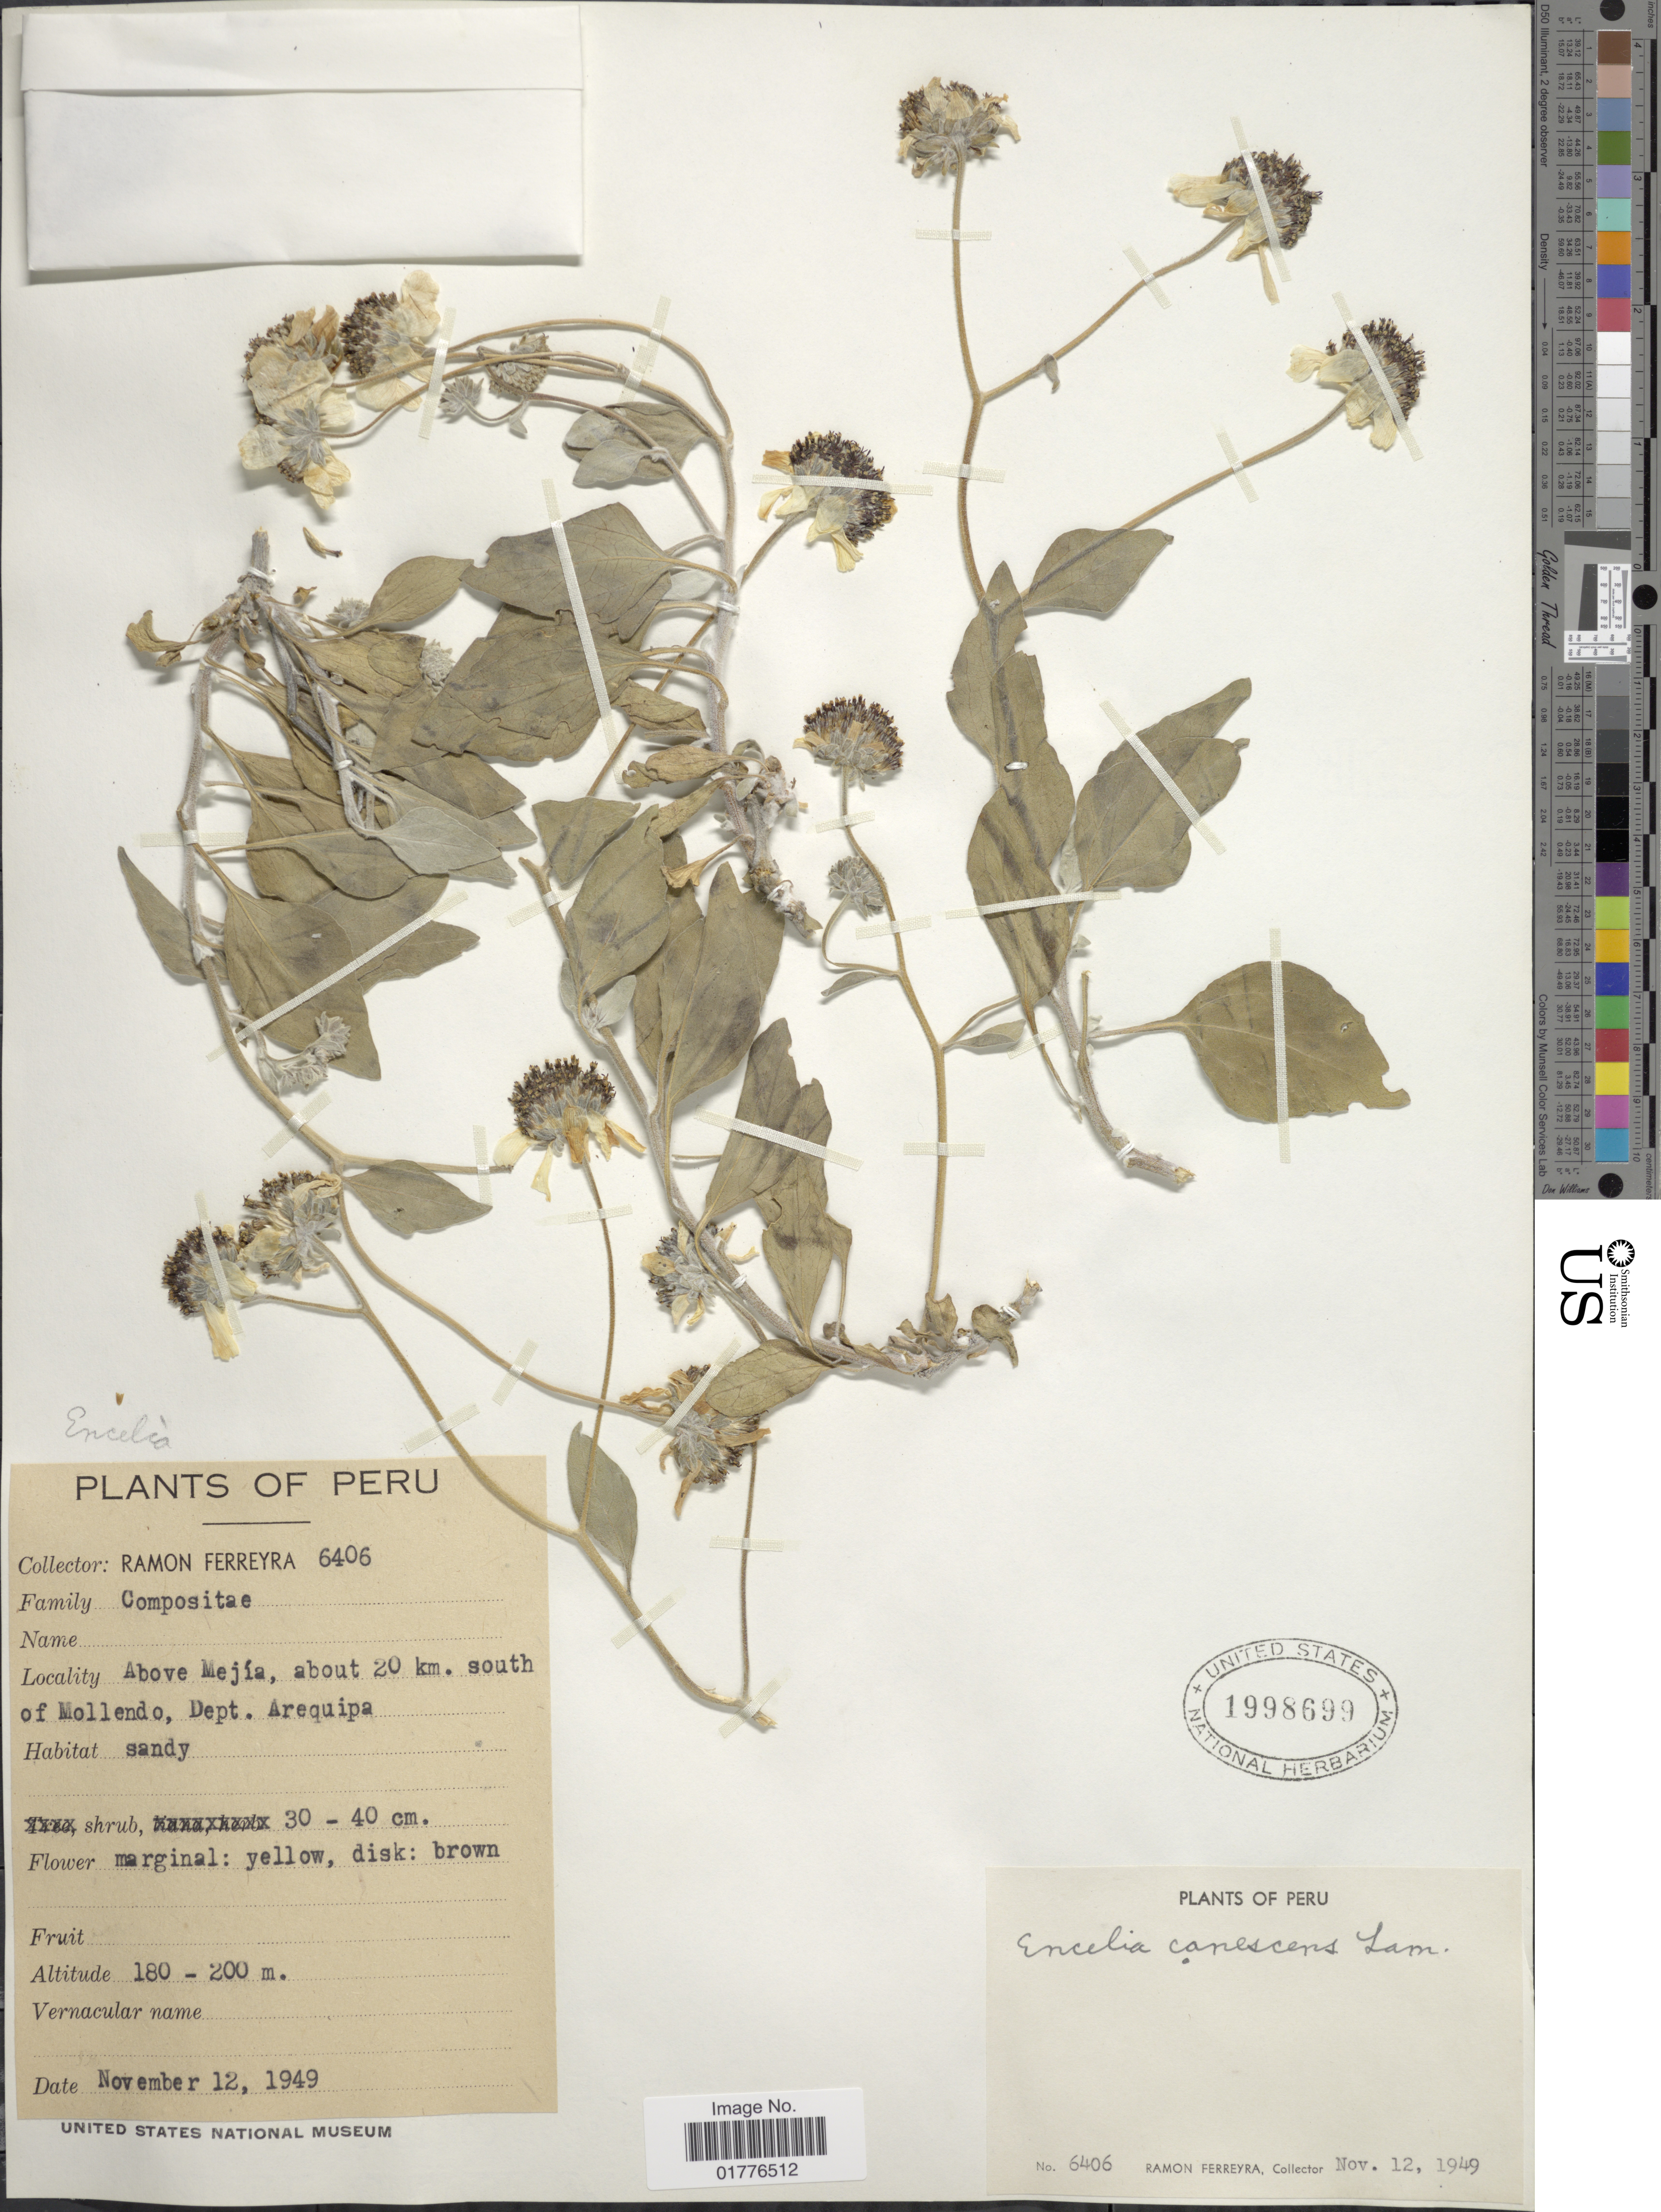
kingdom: Plantae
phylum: Tracheophyta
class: Magnoliopsida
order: Asterales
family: Asteraceae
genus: Encelia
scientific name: Encelia canescens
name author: Lam.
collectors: R. A. Ferreyra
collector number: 6406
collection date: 1949-11-12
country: Peru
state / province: Arequipa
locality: Above Mejía, about 20 km. south of Mollendo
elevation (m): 180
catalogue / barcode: US 1998699